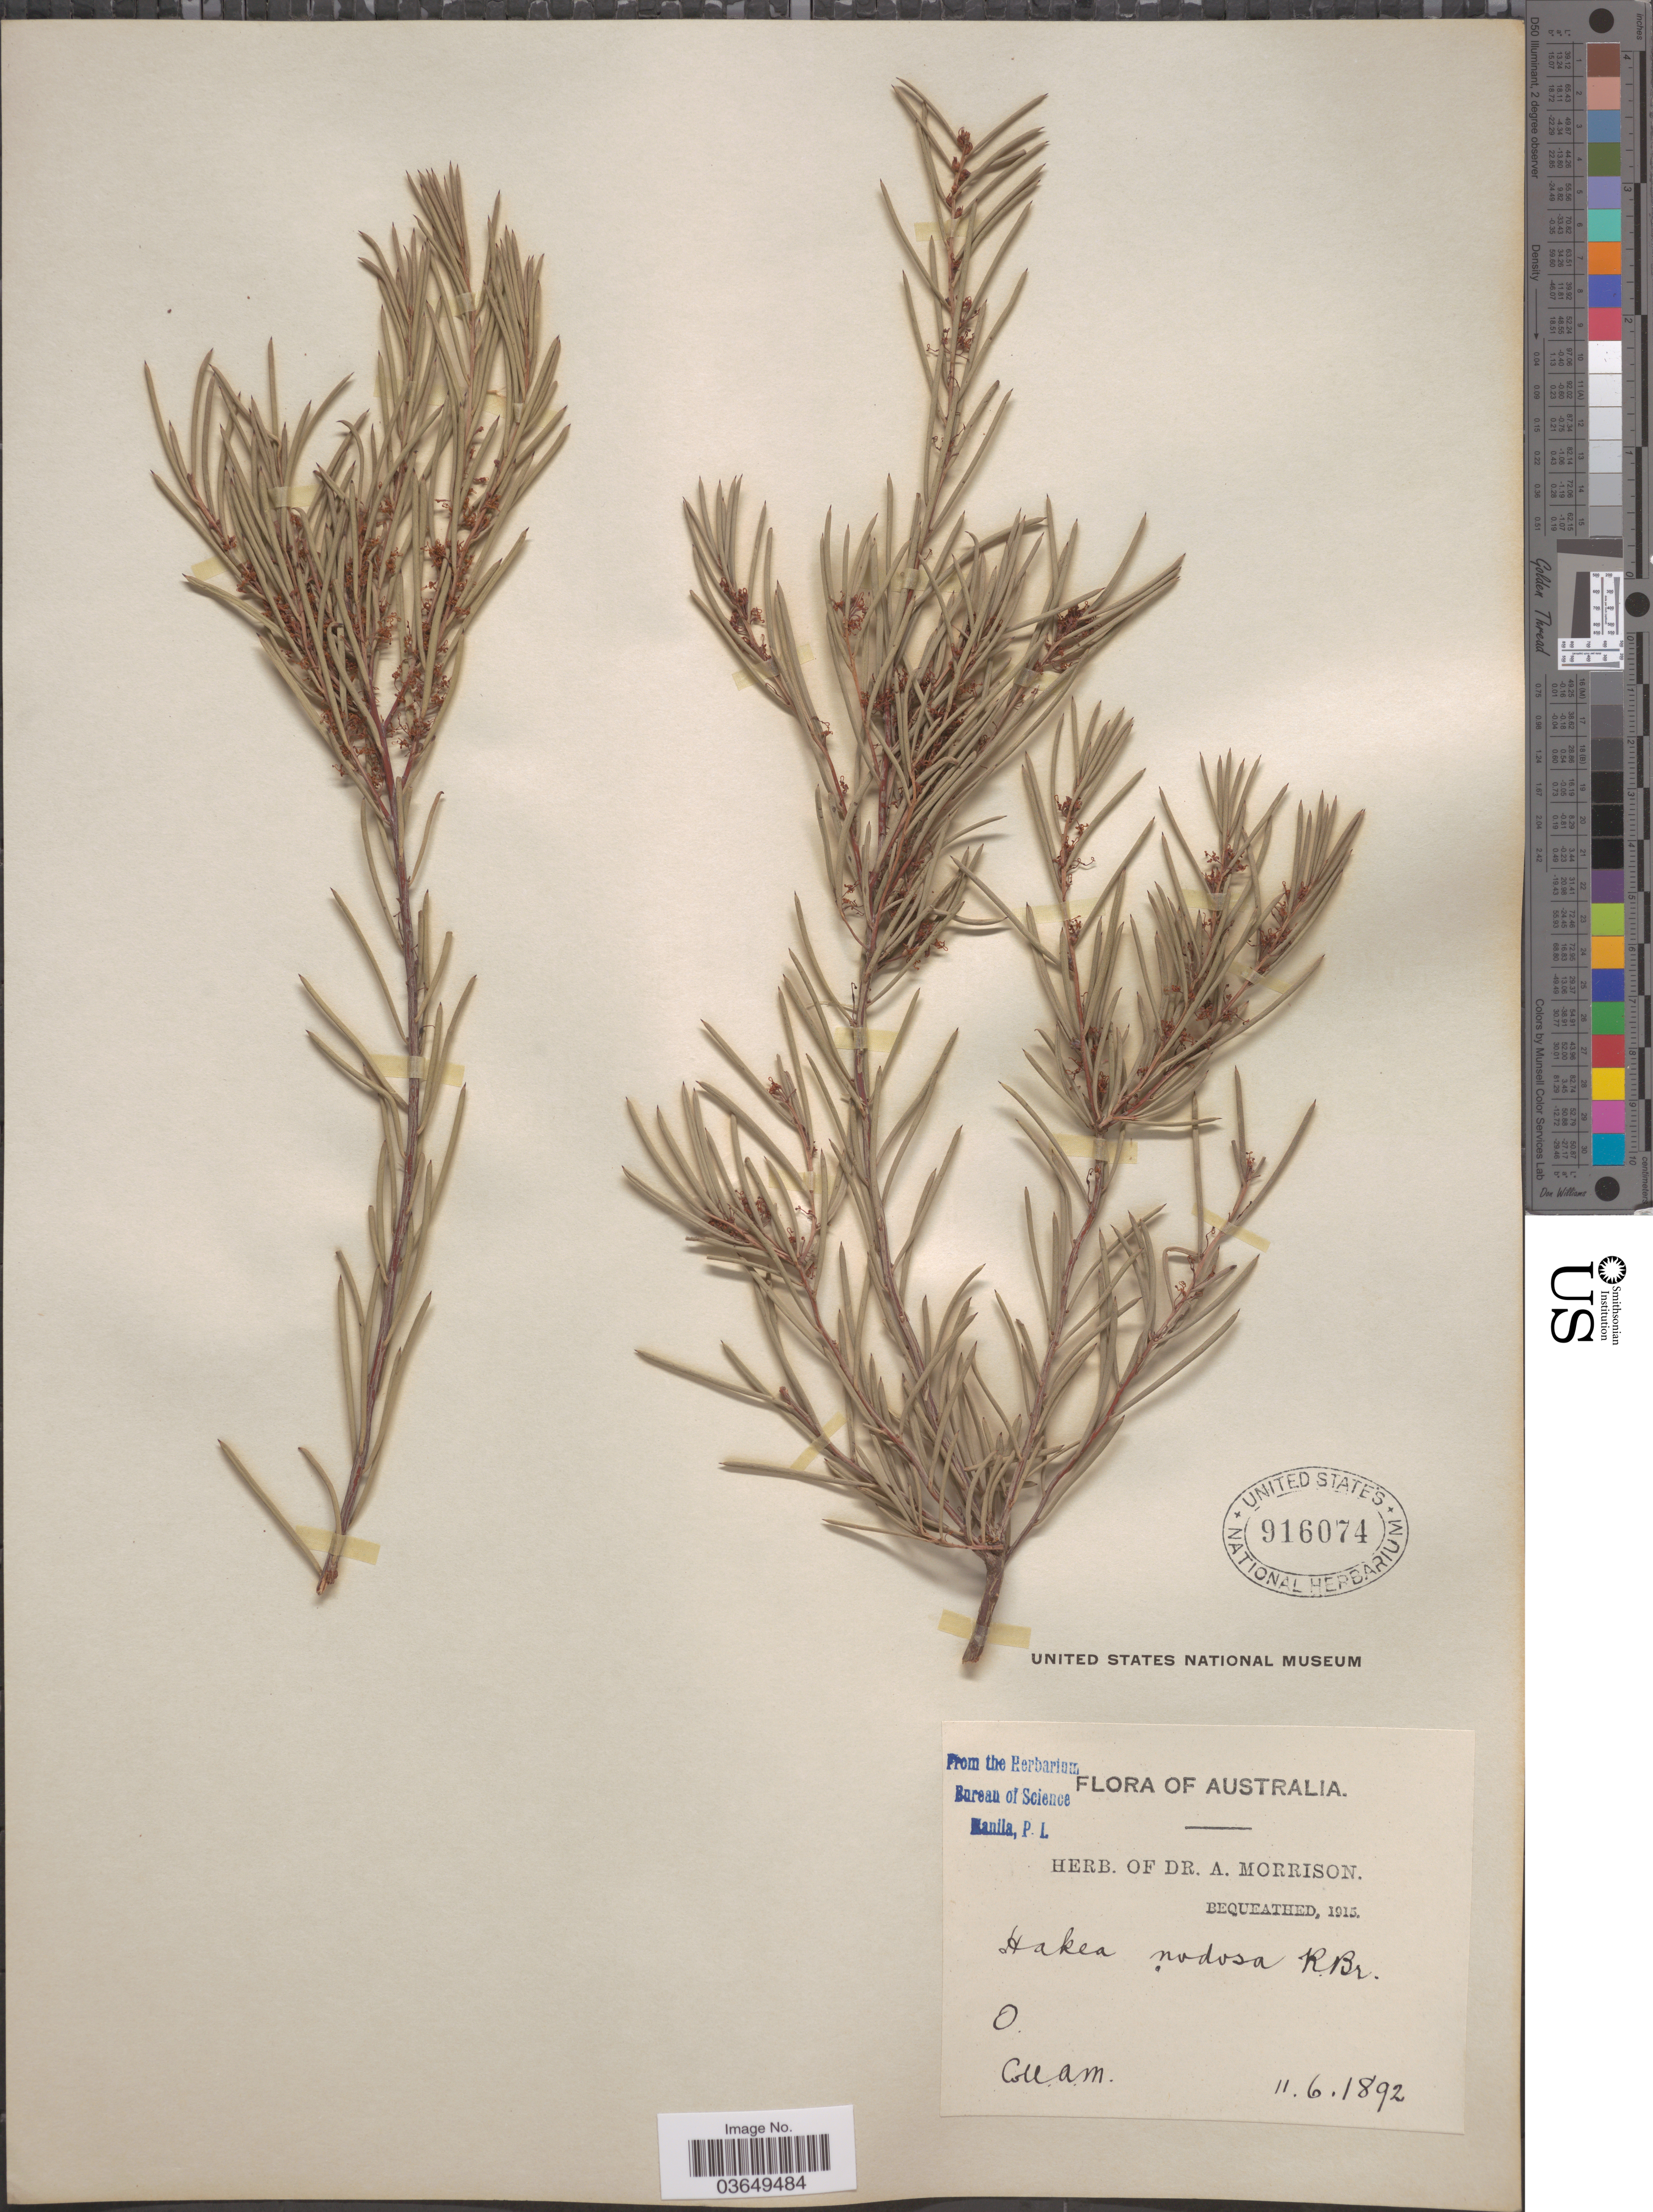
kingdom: Plantae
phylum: Tracheophyta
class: Magnoliopsida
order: Proteales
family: Proteaceae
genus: Hakea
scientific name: Hakea nodosa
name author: Meisn.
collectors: A. Morrison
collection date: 1892-06-11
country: Australia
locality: O.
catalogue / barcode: US 916074